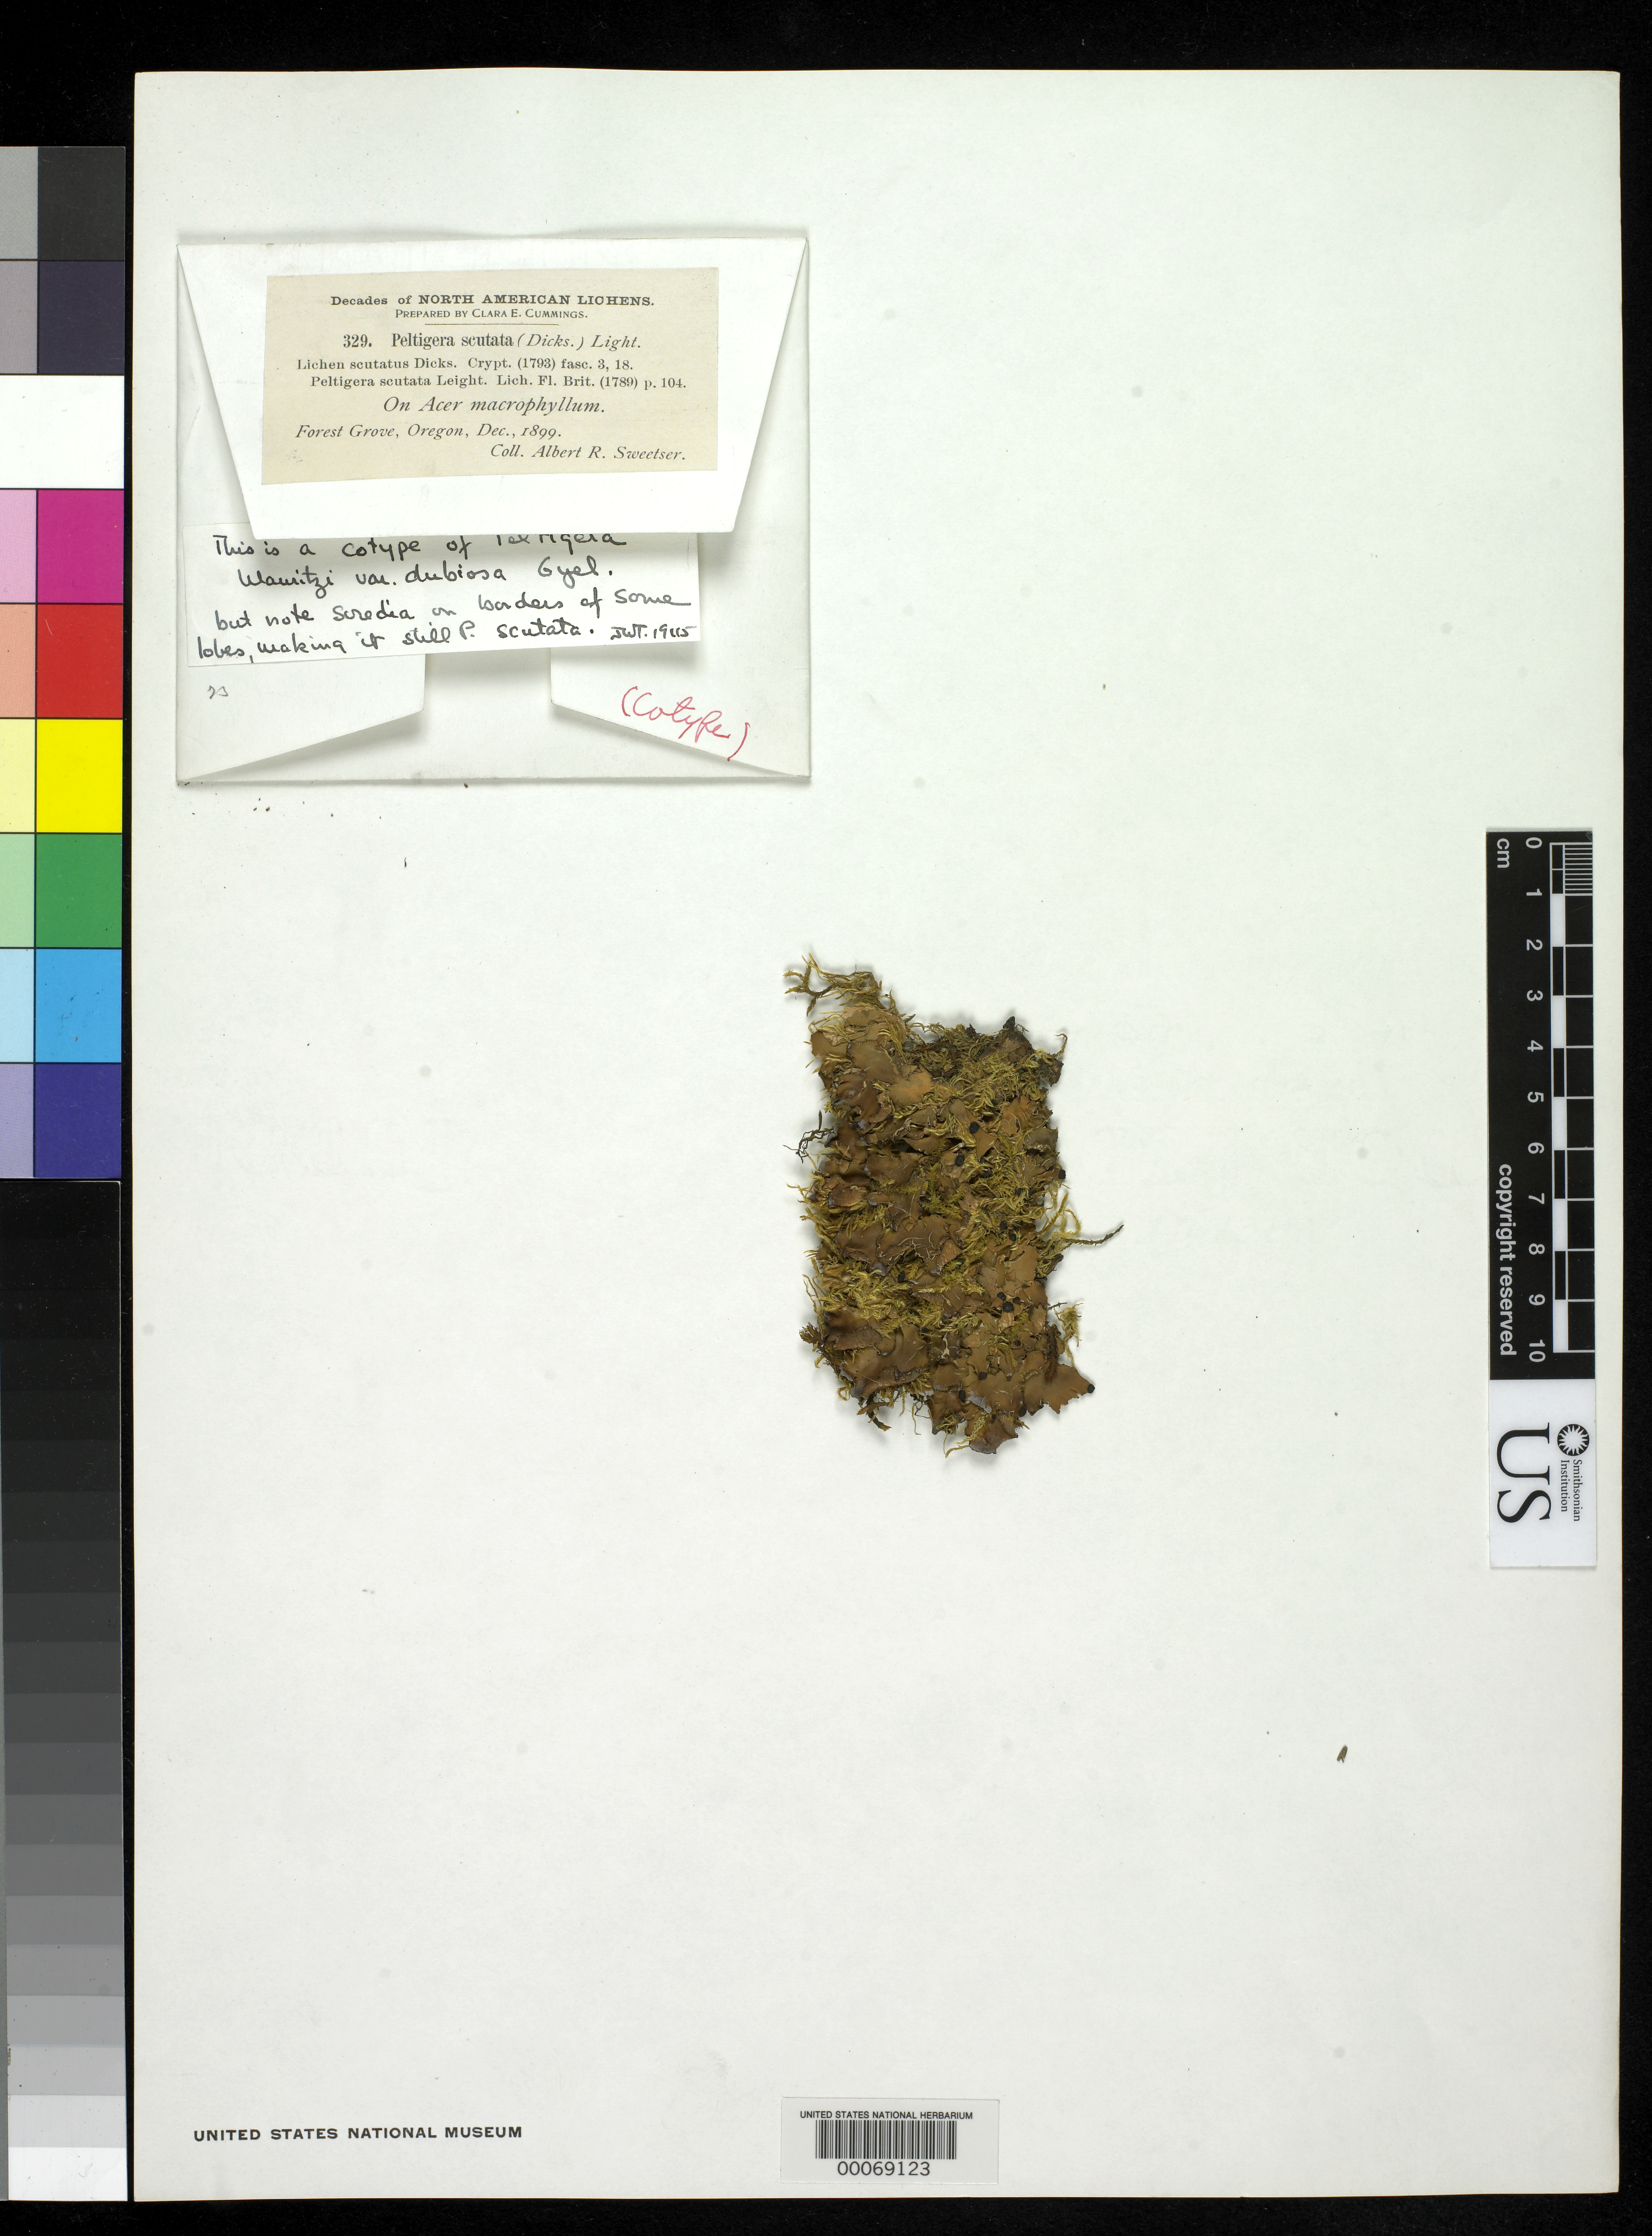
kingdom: Fungi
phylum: Ascomycota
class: Lecanoromycetes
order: Peltigerales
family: Peltigeraceae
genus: Peltigera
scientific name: Peltigera mauritzi var. dubiosa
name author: Gyeln.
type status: Isotype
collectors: A. Sweetser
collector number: N. Amer. Lich. Exs. 329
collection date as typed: Dec 1899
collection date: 1899-12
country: United States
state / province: Oregon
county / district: Washington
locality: Forest Grove.